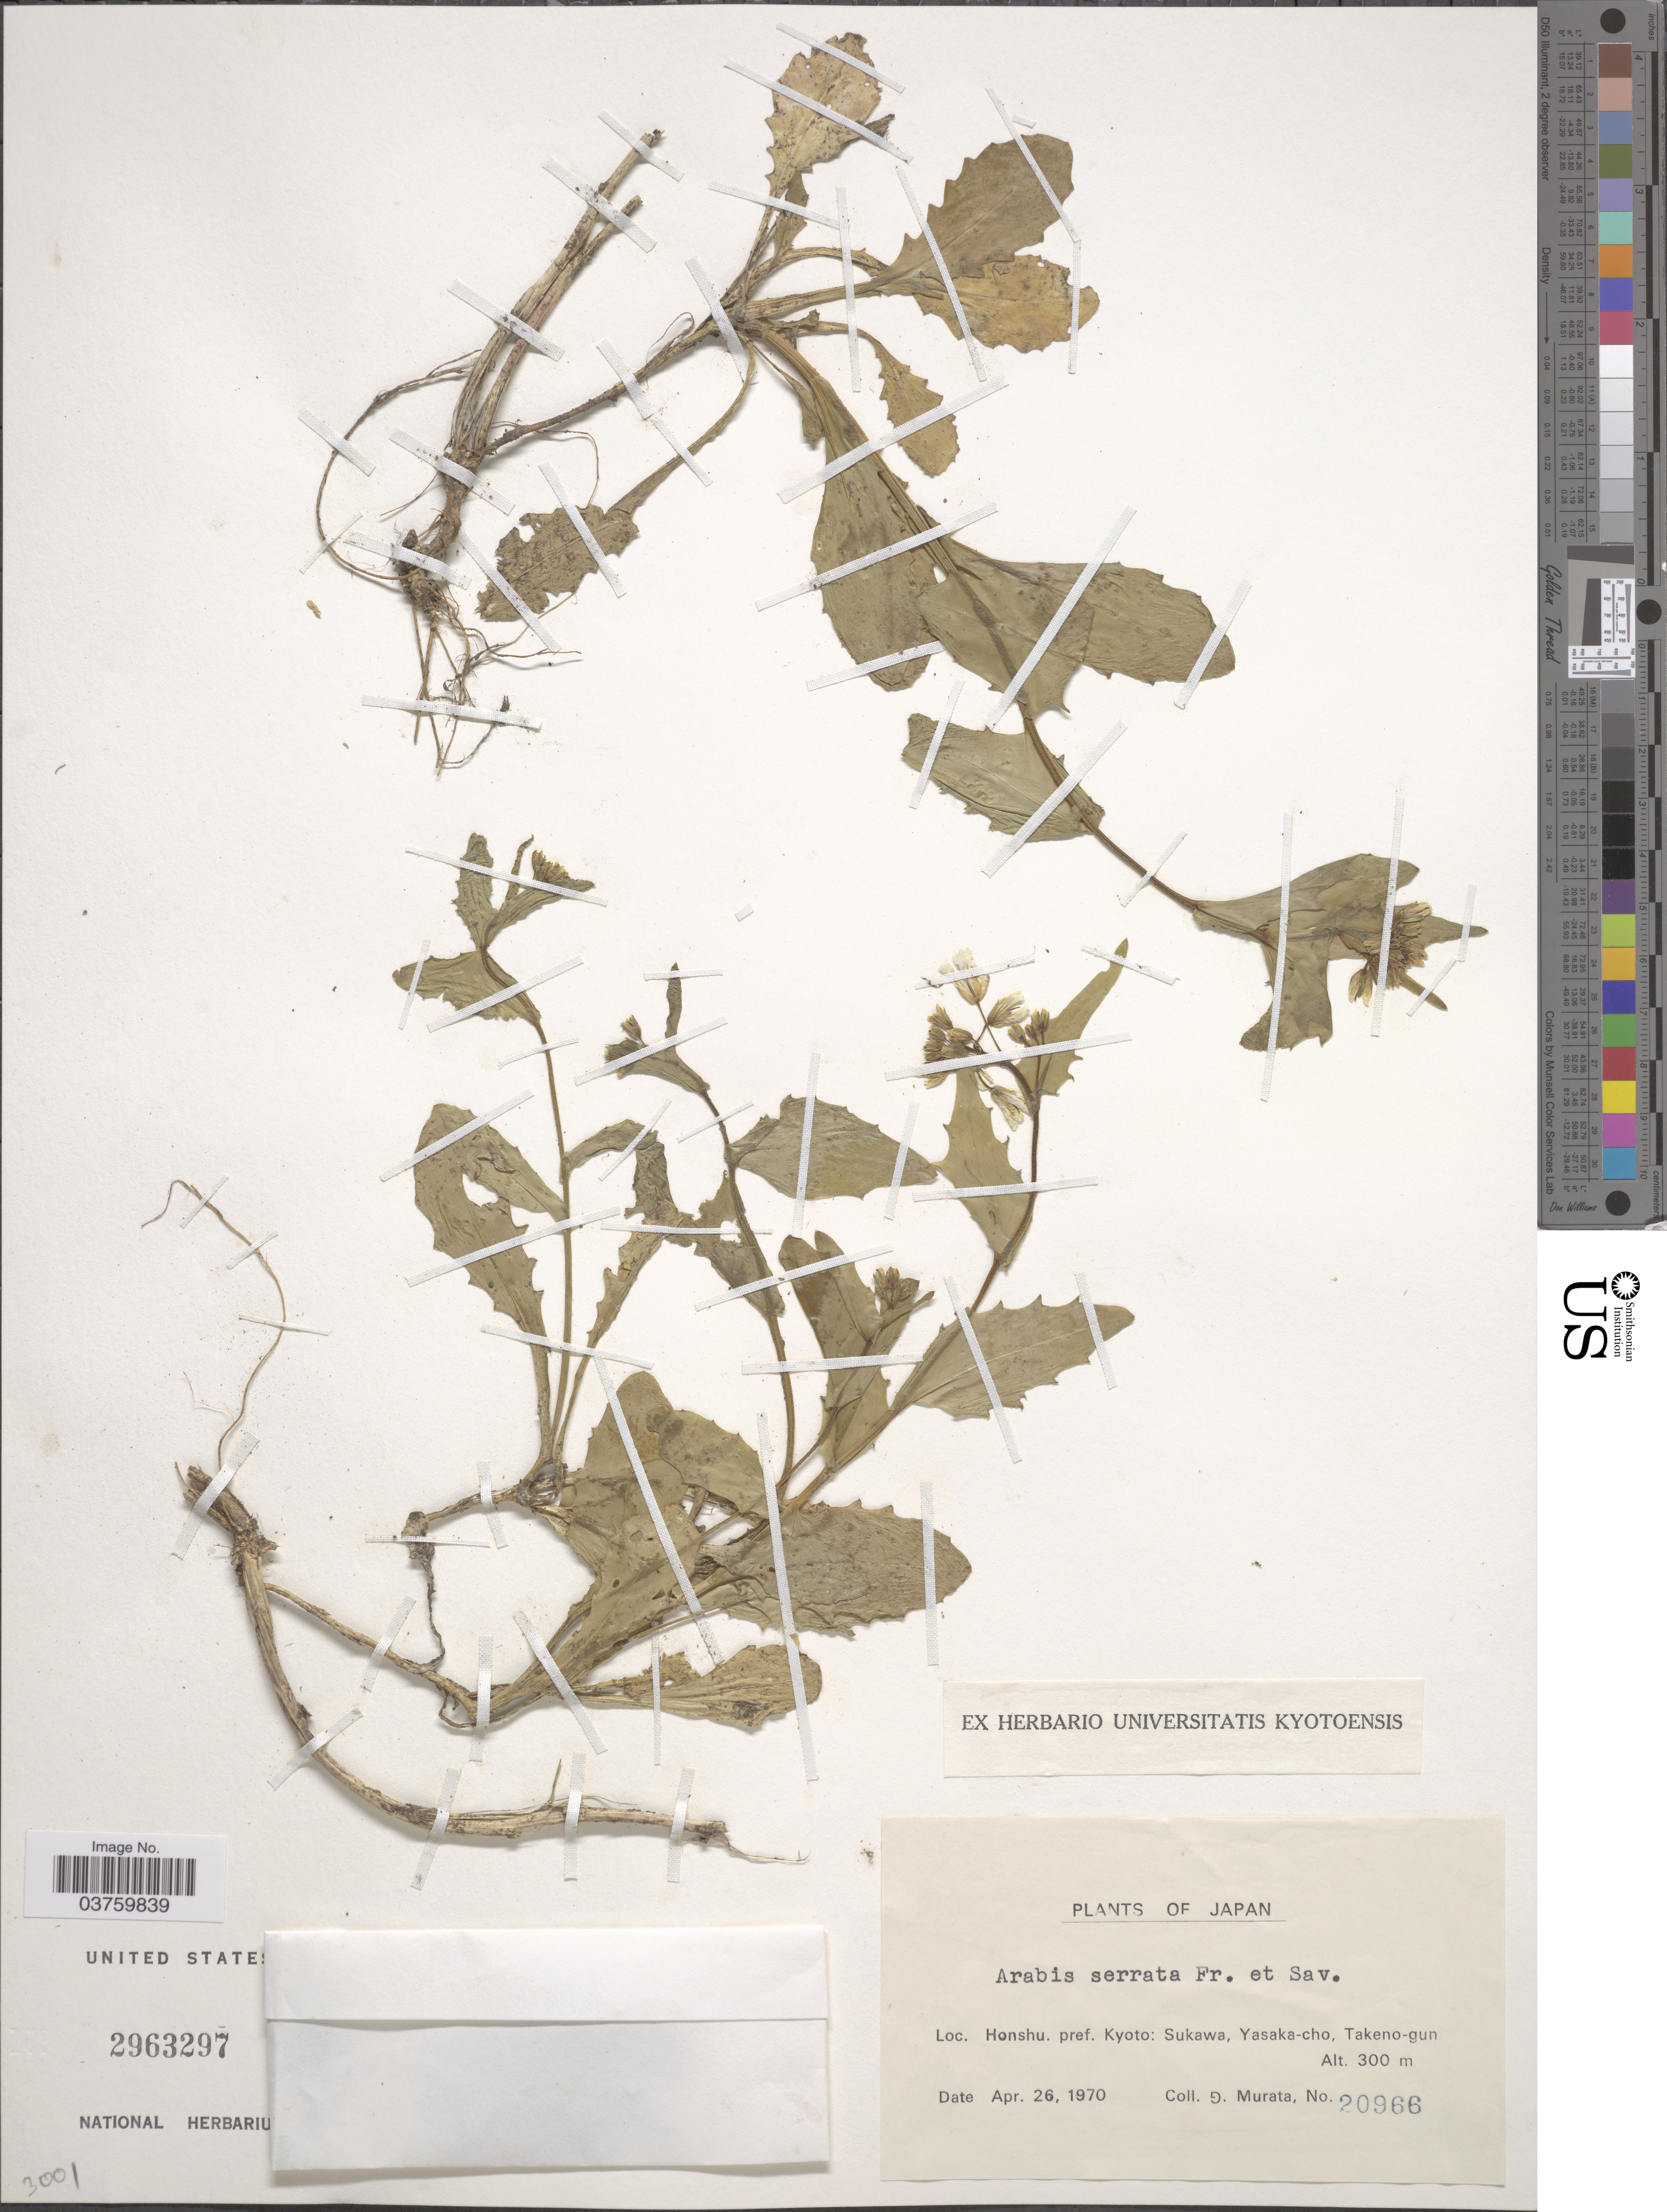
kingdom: Plantae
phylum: Tracheophyta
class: Magnoliopsida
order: Brassicales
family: Brassicaceae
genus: Arabis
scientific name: Arabis serrata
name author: Franch. & Sav.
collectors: G. Murata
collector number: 20966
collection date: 1970-04-26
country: Japan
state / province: Kyoto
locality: Honshu. pref. Kyoto: Sukawa, Yasaka-cho, Takeno-gun.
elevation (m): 300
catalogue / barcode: US 2963297